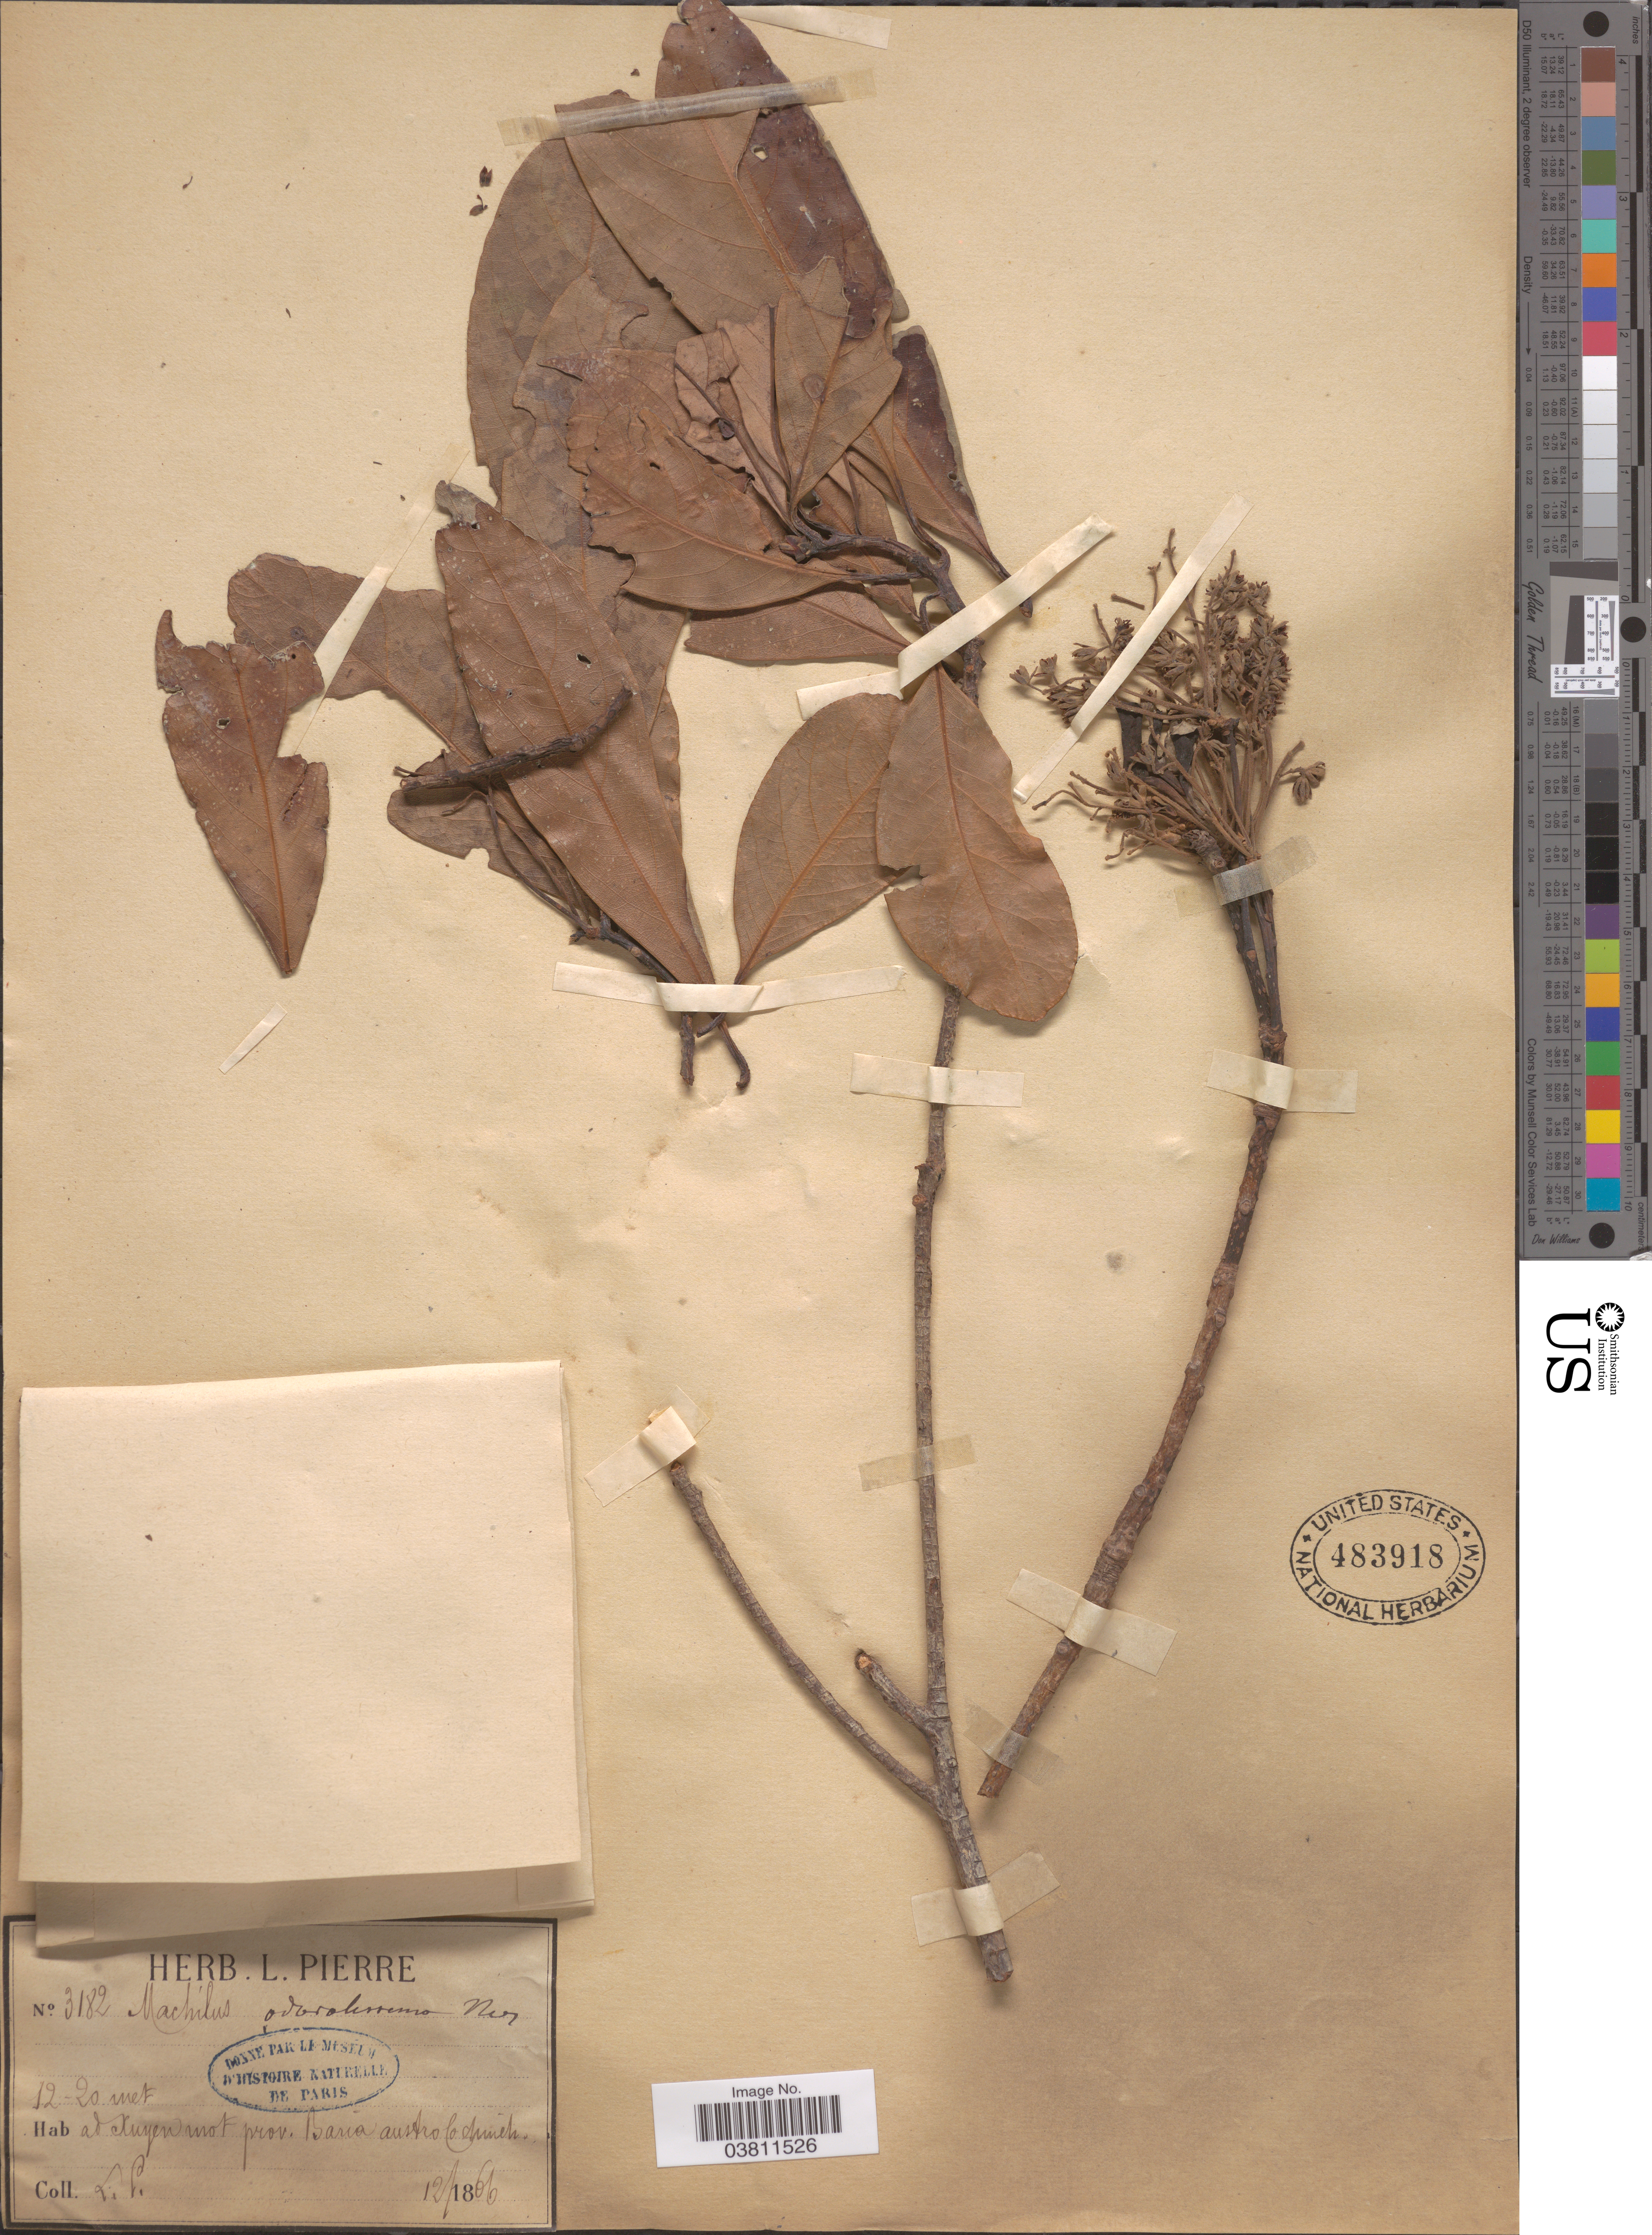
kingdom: Plantae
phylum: Tracheophyta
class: Magnoliopsida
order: Laurales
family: Lauraceae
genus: Persea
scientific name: Persea odoratissima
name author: (Nees) Kosterm.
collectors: L. Pierre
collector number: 3182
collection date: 1866-12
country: Vietnam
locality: Ad Xuyen mot prov. Baria austro Cochinch.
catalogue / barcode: US 483918